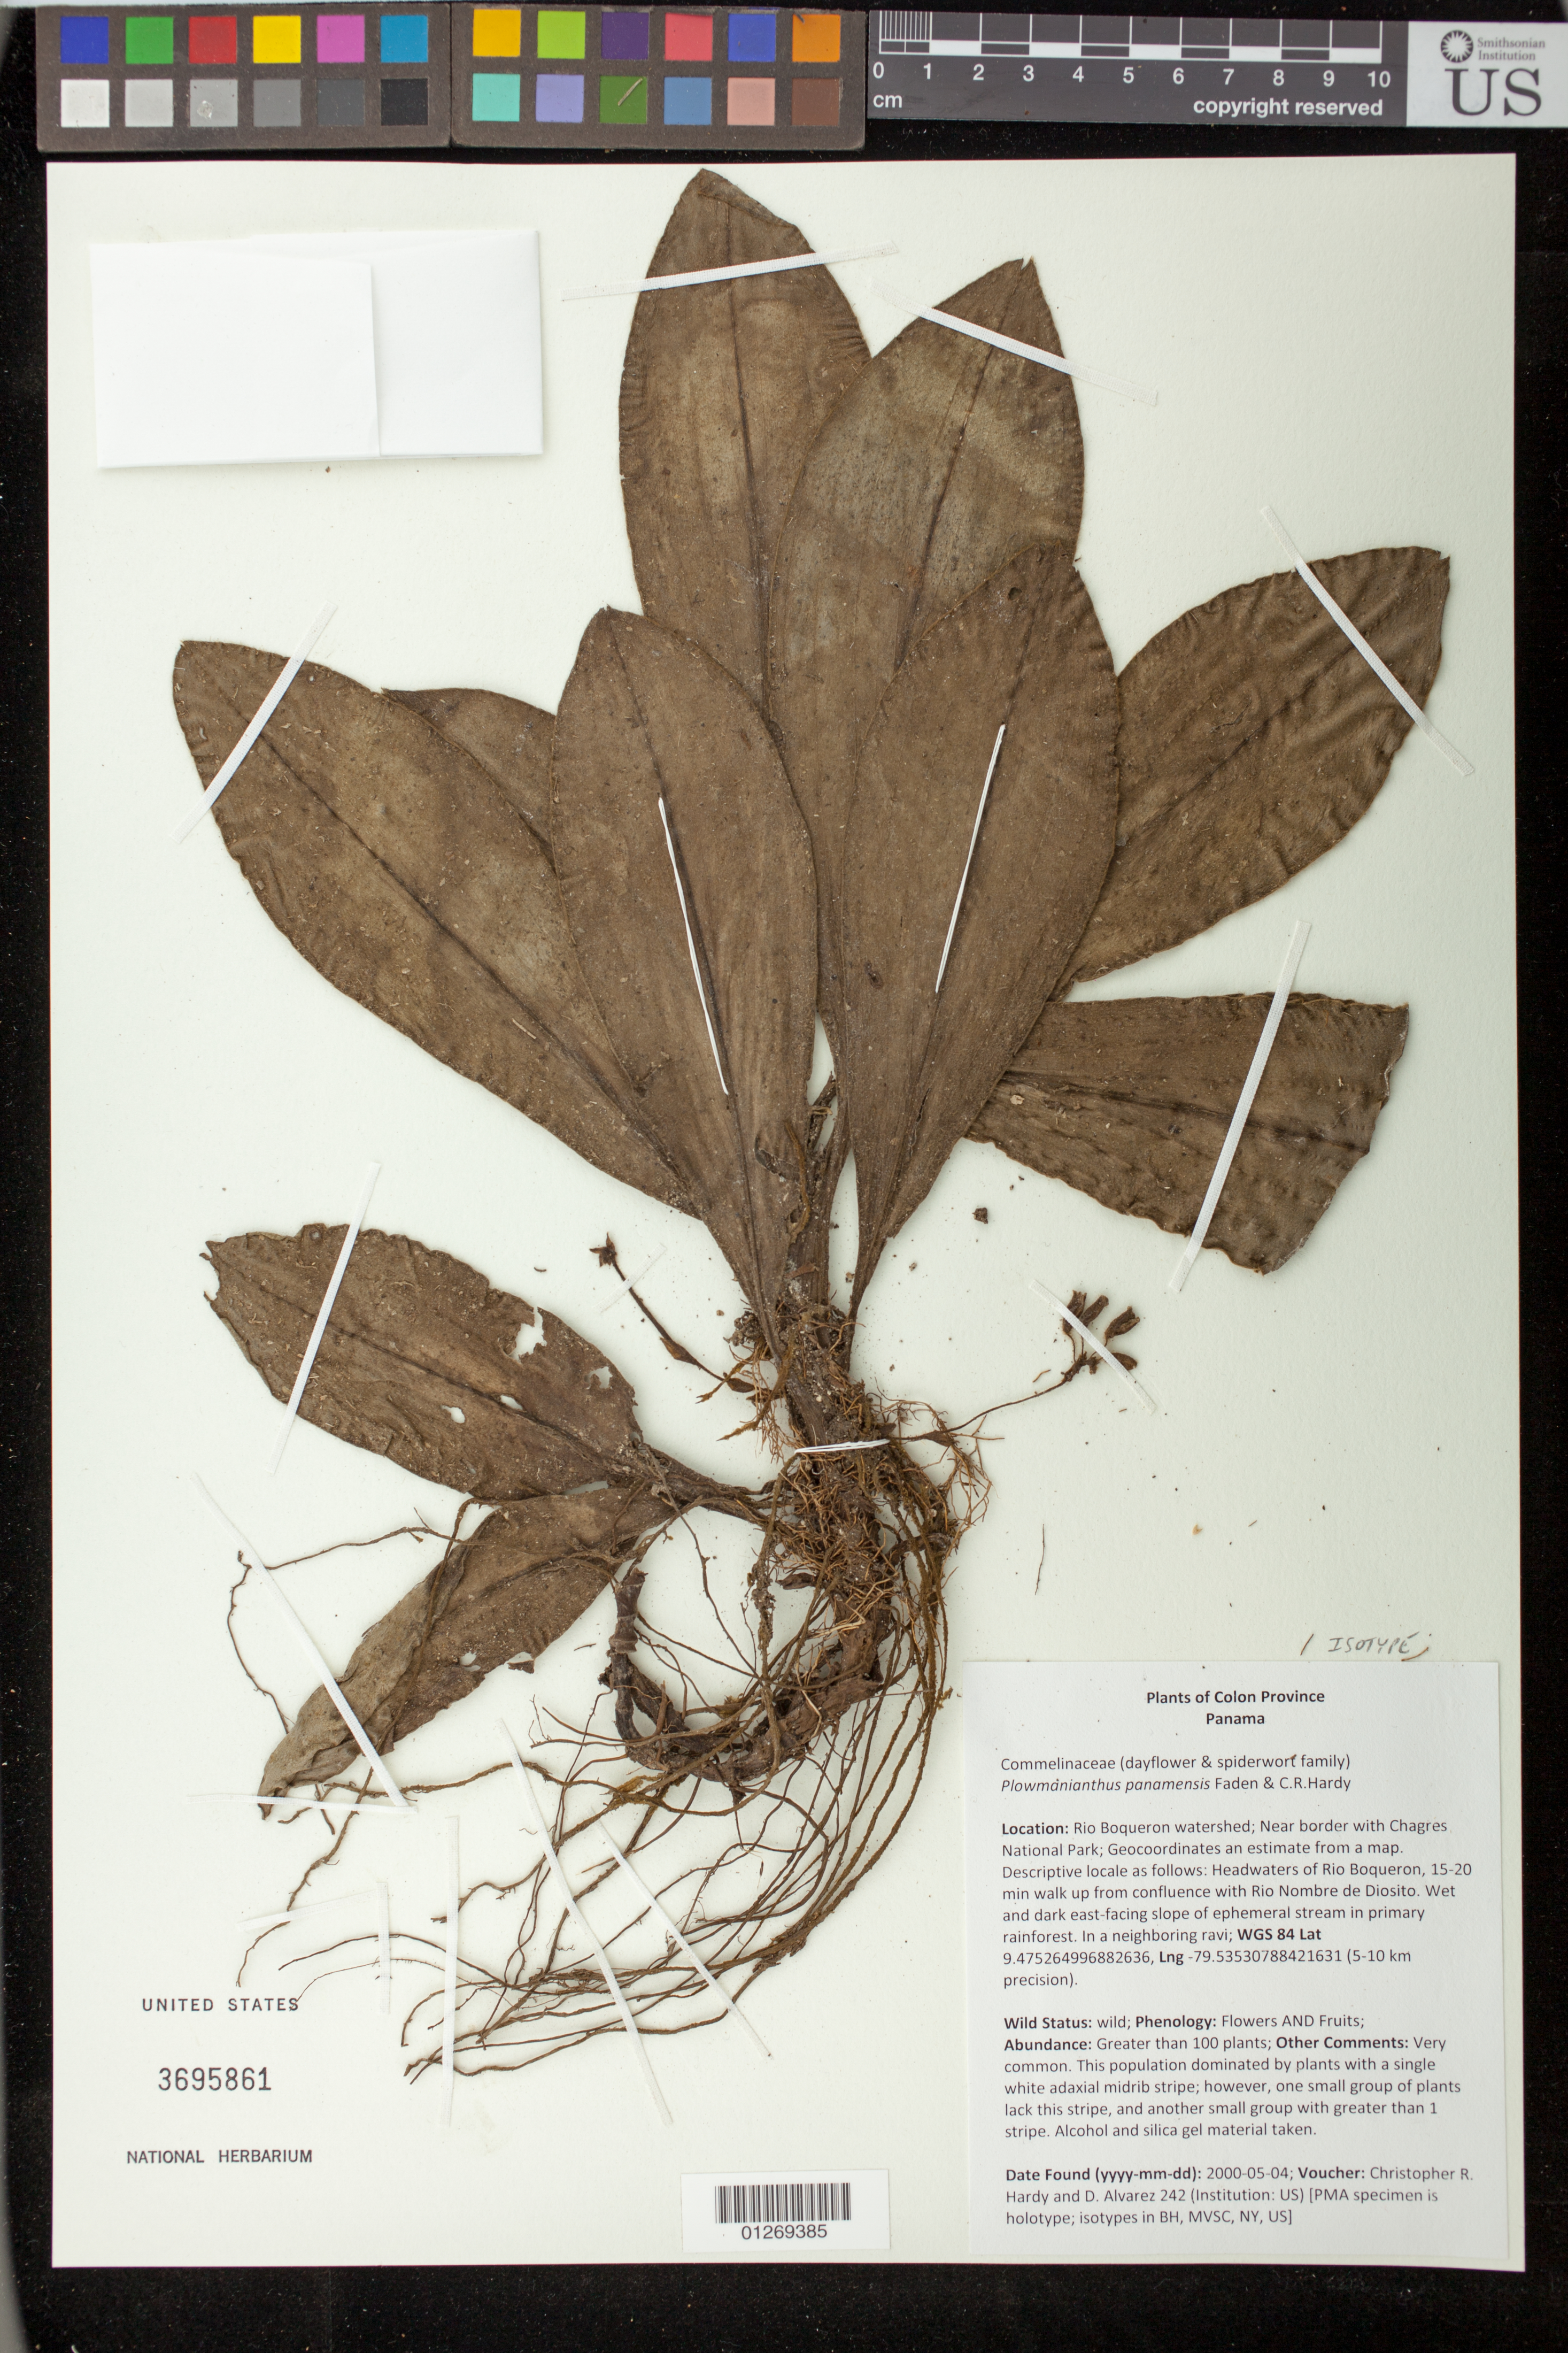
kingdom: Plantae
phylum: Tracheophyta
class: Liliopsida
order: Commelinales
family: Commelinaceae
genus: Plowmanianthus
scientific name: Plowmanianthus panamensis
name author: Faden & C.R. Hardy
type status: Isotype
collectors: C. R. Hardy & D. Alvarez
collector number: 242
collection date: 2000-05-04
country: Panama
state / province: Colón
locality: Rio Boqueron watershed; near border with Chagres National Park; headwaters of Rio Boqueron, 15-20 min walk up from confluence with Rio Nombre de Diosito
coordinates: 9.4527024513486, -79.538054466248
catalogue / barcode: US 3695861